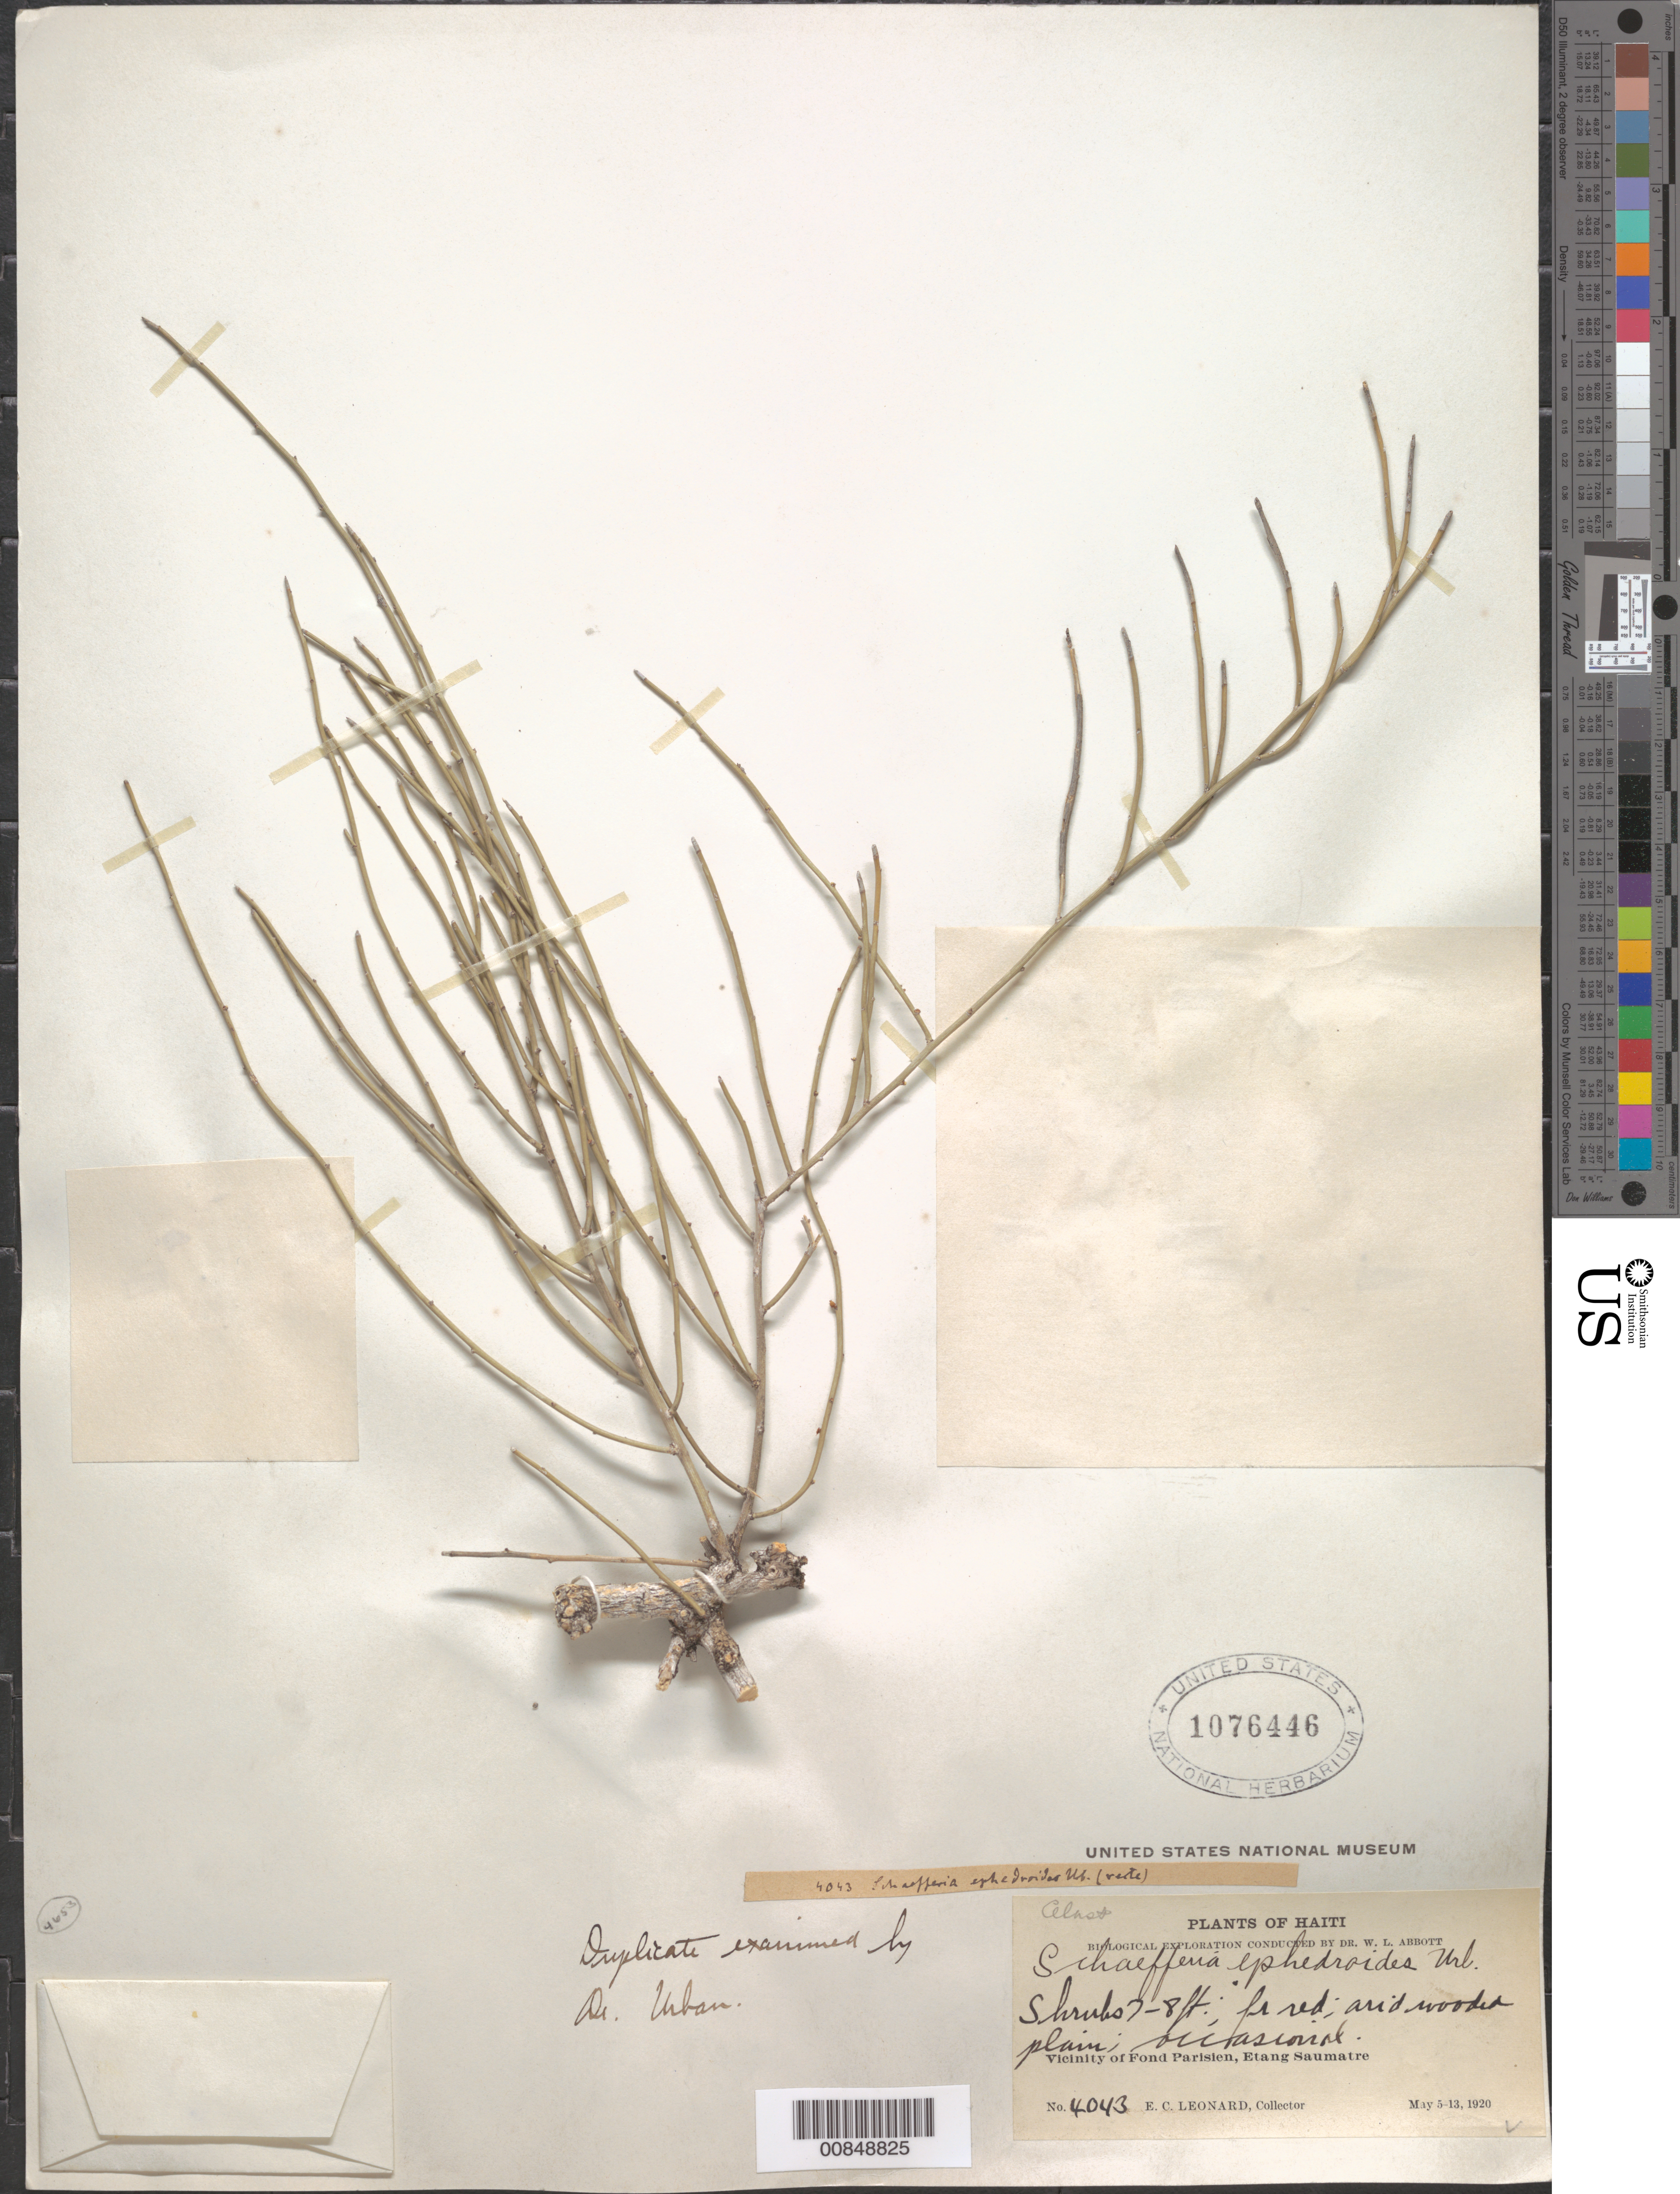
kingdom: Plantae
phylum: Tracheophyta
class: Magnoliopsida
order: Celastrales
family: Celastraceae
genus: Schaefferia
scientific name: Schaefferia ephedroides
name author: Urb.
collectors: E. C. Leonard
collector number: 4043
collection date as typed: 05 May 1920 to 13 May 1920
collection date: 1920-05-05/1920-05-13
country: Haiti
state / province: Ouest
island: Hispaniola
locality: Vicinity of Fond Parisien, Etang Saumatre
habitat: Arid wooded plain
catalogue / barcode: US 1076446